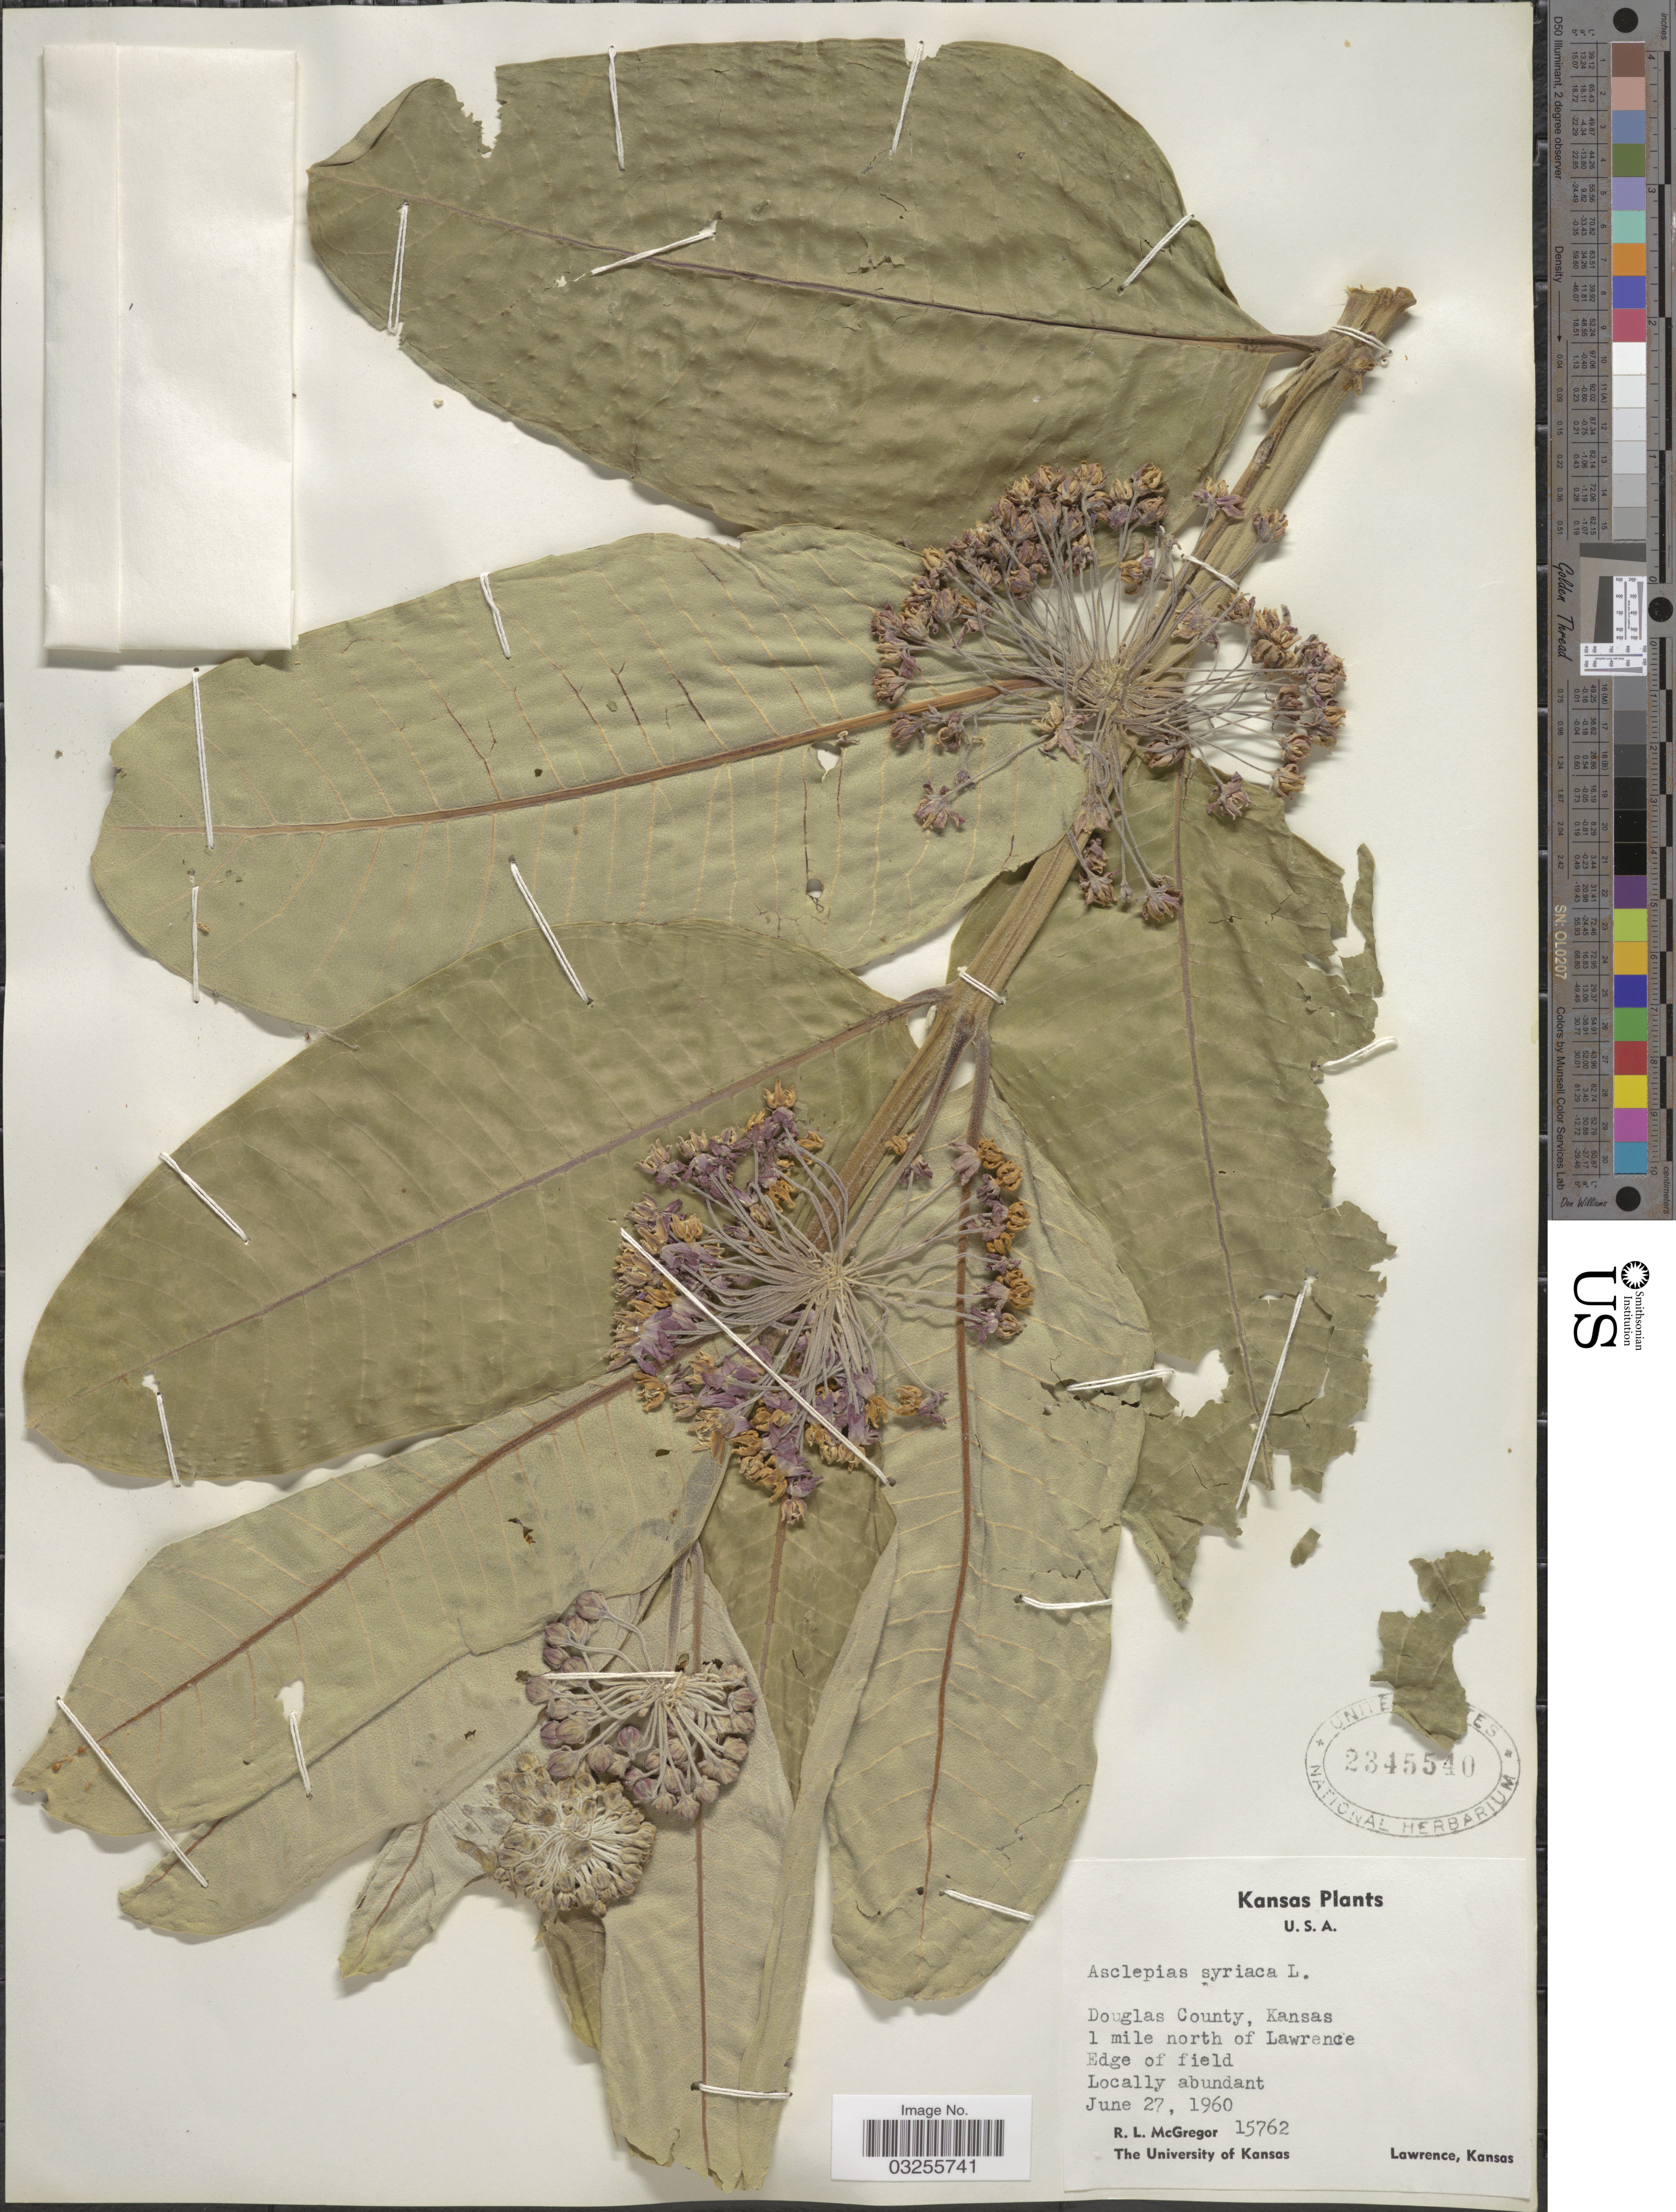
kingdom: Plantae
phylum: Tracheophyta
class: Magnoliopsida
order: Gentianales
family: Apocynaceae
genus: Asclepias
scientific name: Asclepias syriaca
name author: L.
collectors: R. McGregor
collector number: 15762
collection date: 1960-06-27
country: United States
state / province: Kansas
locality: Douglas County. 1 mile north of Lawrence. Edge of field.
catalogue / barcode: US 2345540